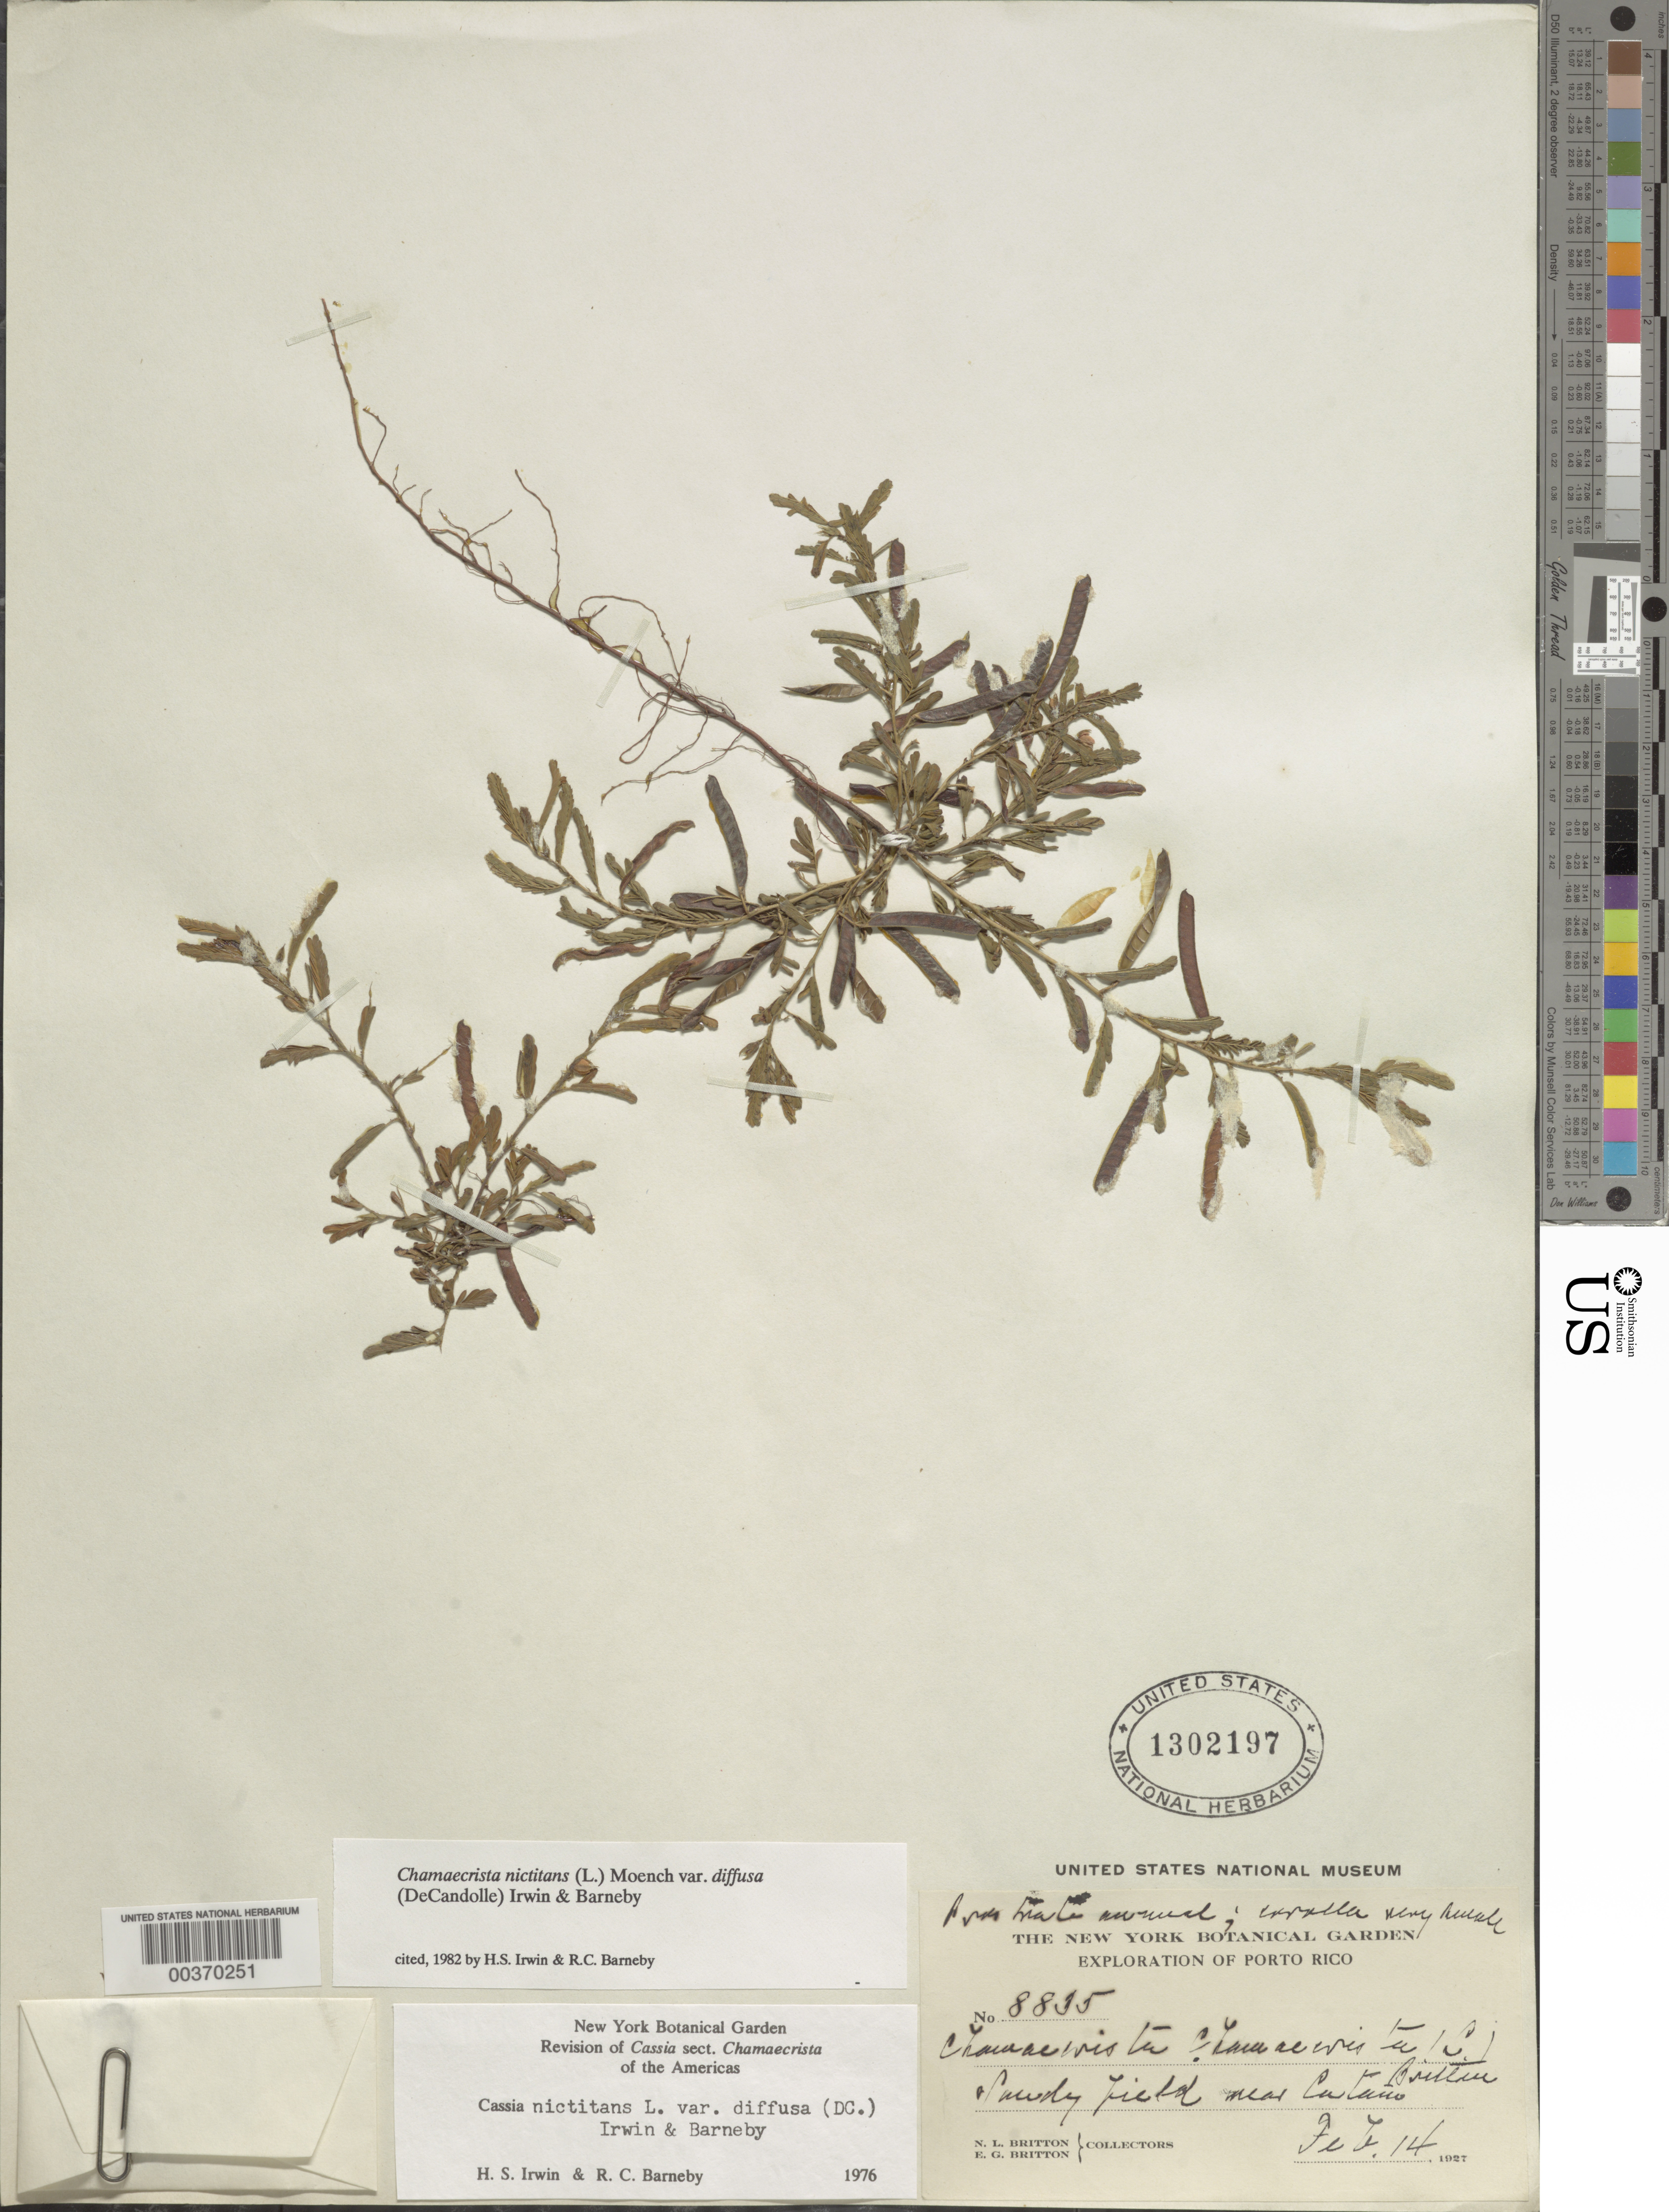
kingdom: Plantae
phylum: Tracheophyta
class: Magnoliopsida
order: Fabales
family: Fabaceae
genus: Chamaecrista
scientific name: Chamaecrista nictitans var. diffusa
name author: (DC.) H.S. Irwin & Barneby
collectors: N. Britton & E. G. Britton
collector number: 8835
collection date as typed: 14 Feb 1927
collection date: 1927-02-14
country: Puerto Rico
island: Greater Antilles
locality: Near catano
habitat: Sandy field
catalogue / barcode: US 1302197